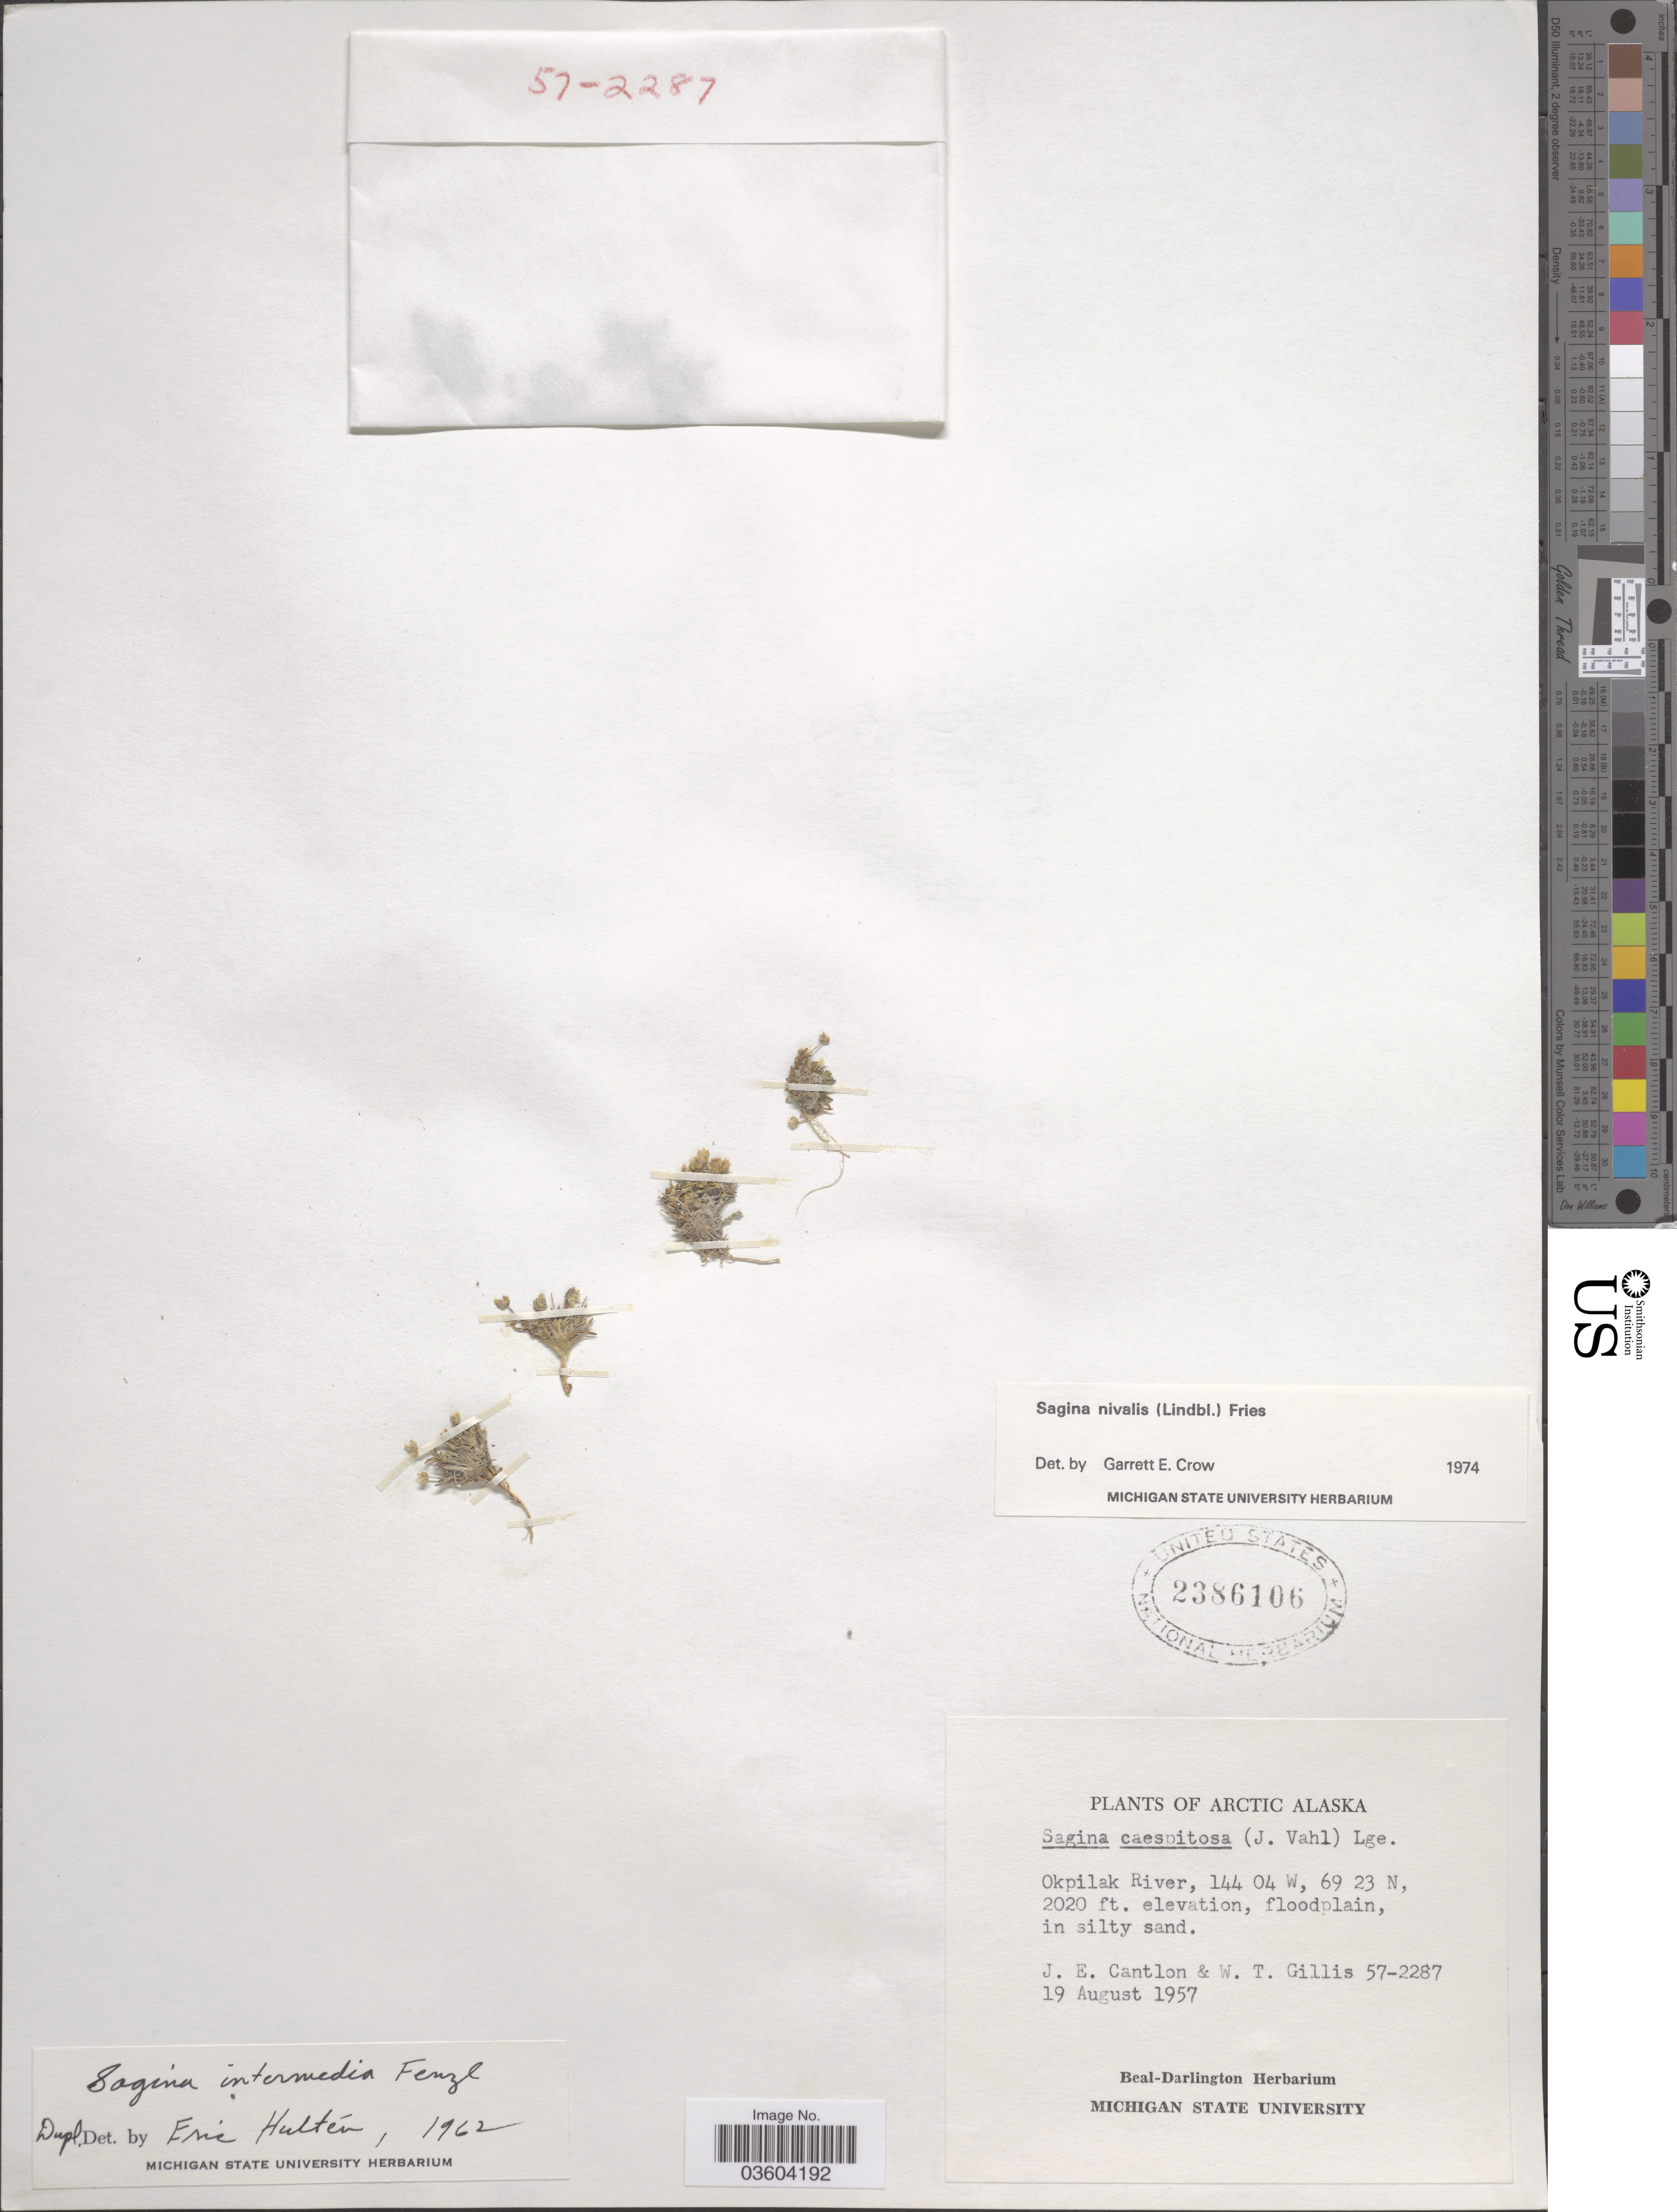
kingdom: Plantae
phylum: Tracheophyta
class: Magnoliopsida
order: Caryophyllales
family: Caryophyllaceae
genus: Sagina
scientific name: Sagina nivalis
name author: (Lindblom) Fr.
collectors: J. Cantlon & W. T. Gillis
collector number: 57-2287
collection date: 1957-08-19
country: United States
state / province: Alaska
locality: Arctic Alaska. Okpilak River.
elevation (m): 616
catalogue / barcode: US 2386106